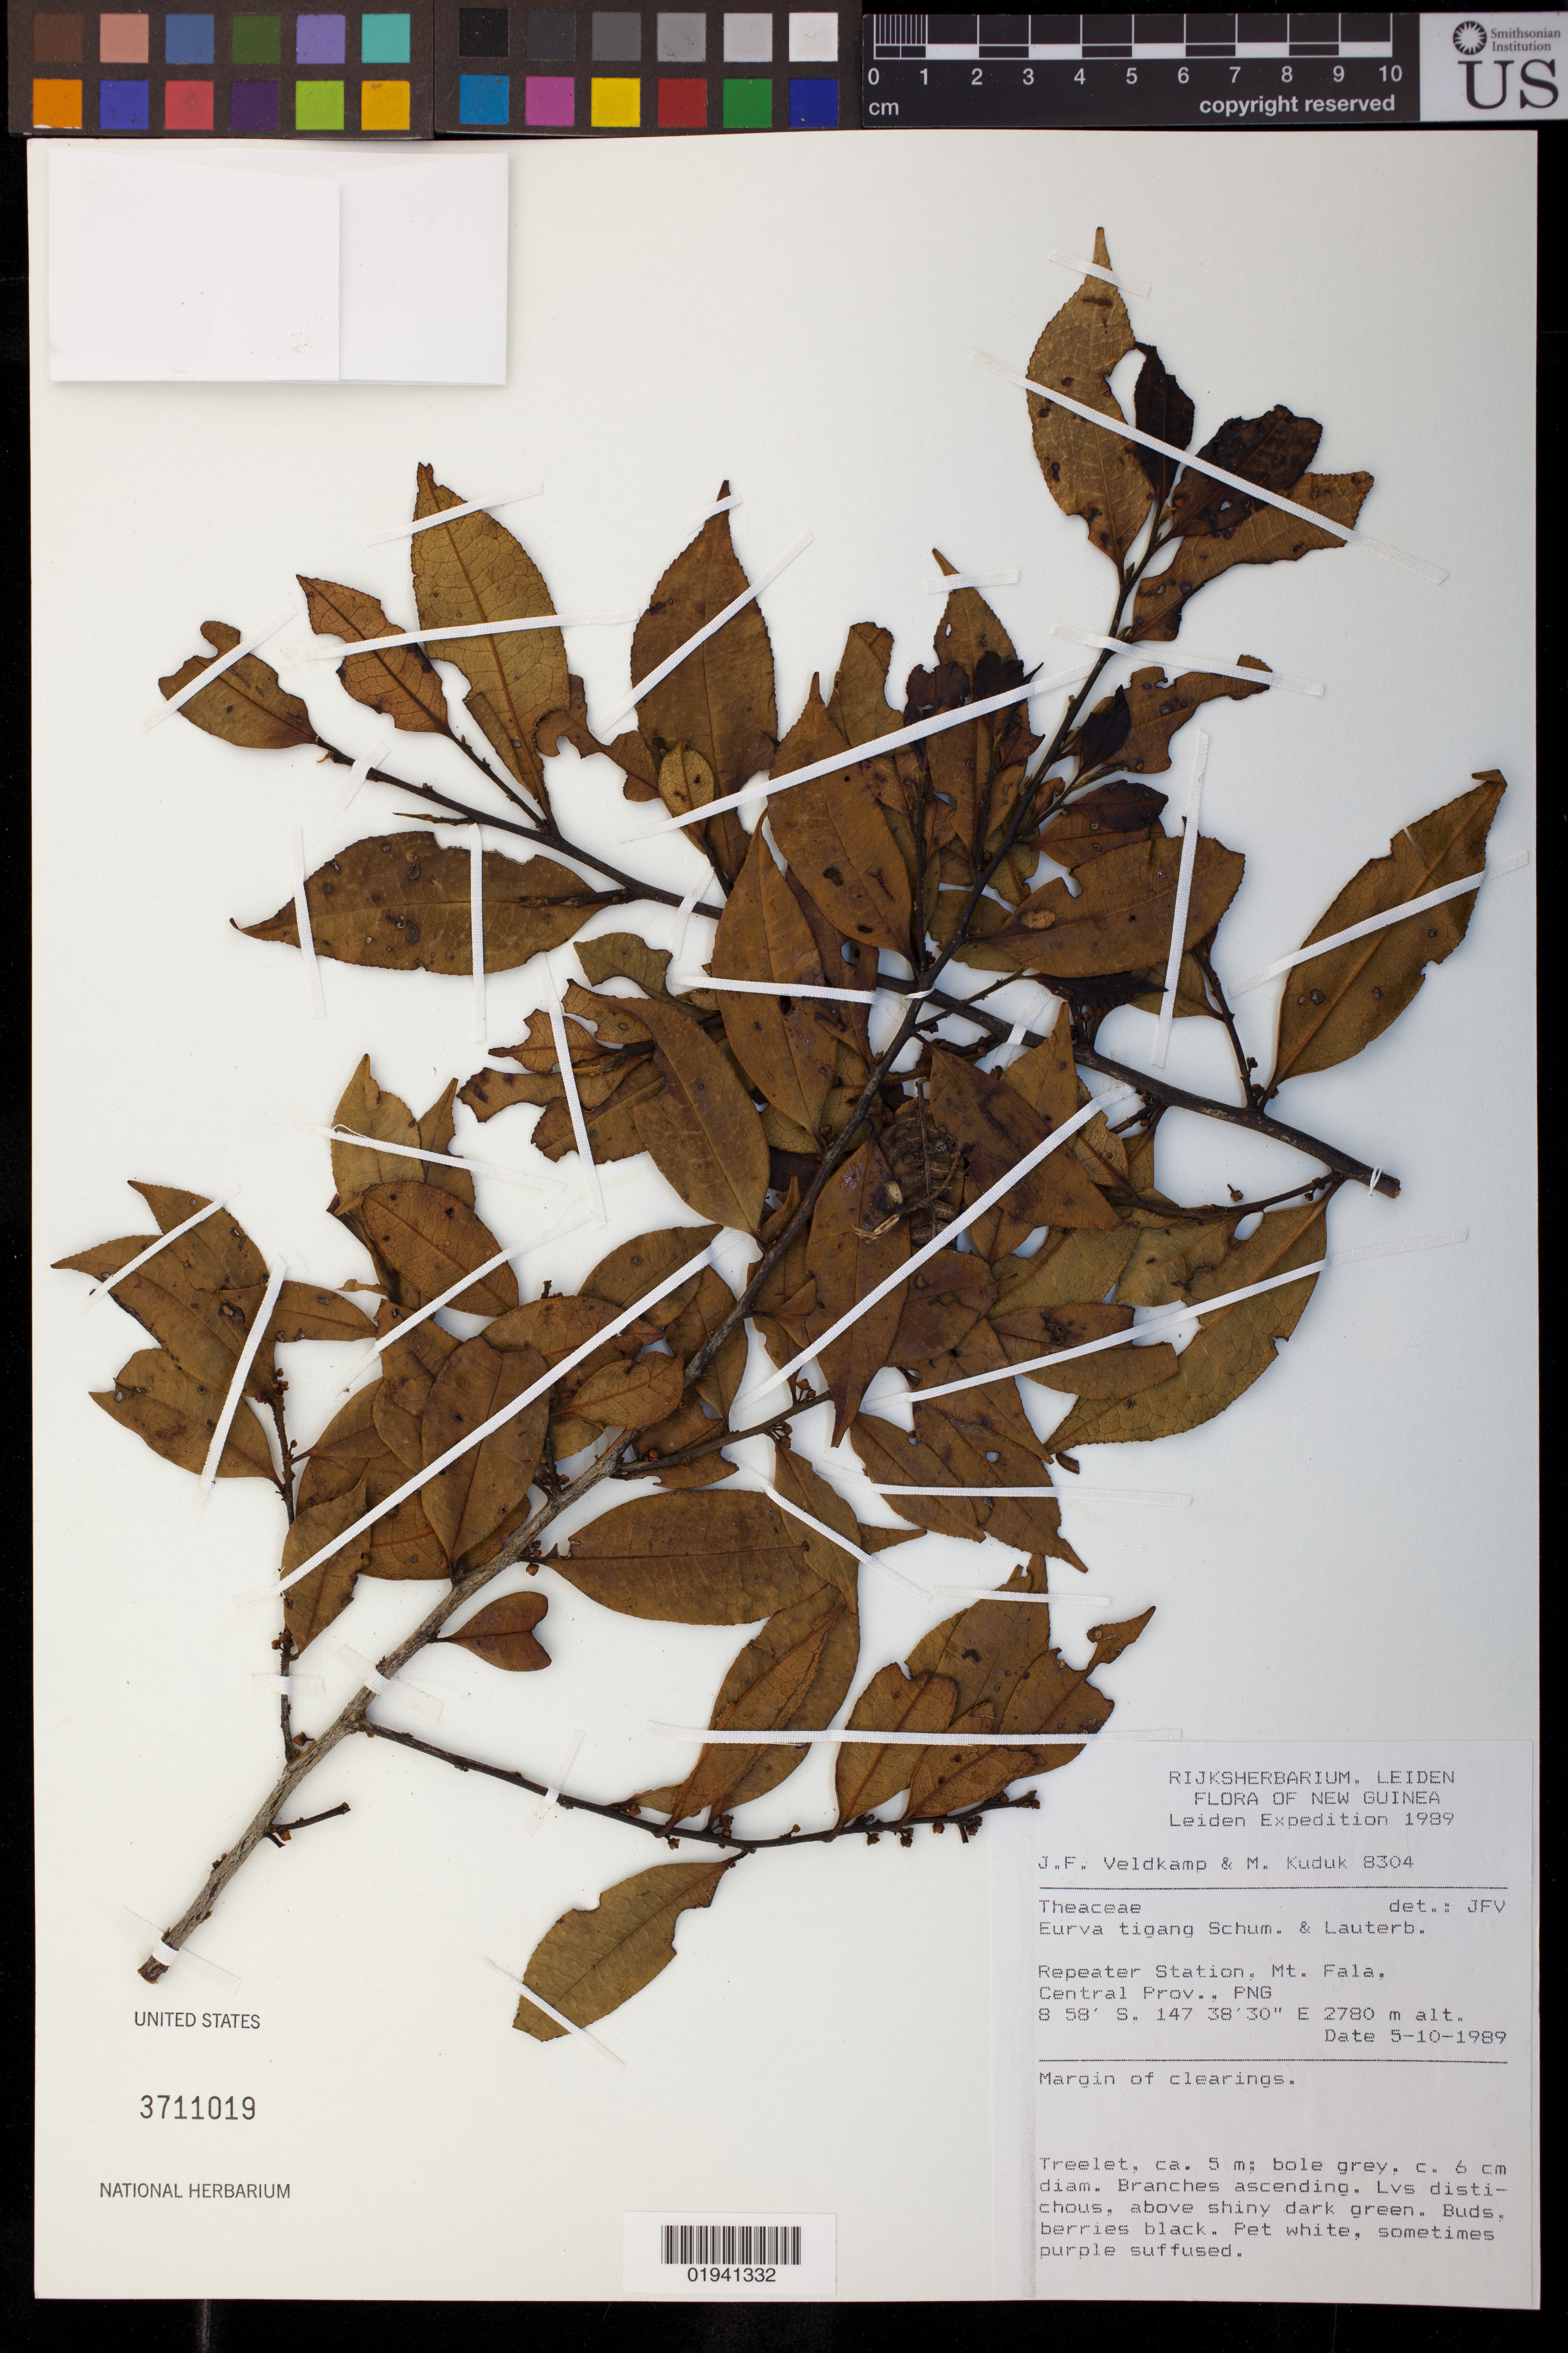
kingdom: Plantae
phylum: Tracheophyta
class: Magnoliopsida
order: Ericales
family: Pentaphylacaceae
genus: Eurya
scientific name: Eurya tigang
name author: Schltr. & Lauterb.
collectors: J. F. Veldkamp & M. Kuduk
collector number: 8304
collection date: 1989-10-05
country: Papua New Guinea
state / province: Central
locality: Repeater Station, Mt Fala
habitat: margin of clearings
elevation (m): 2780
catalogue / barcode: US 3711019